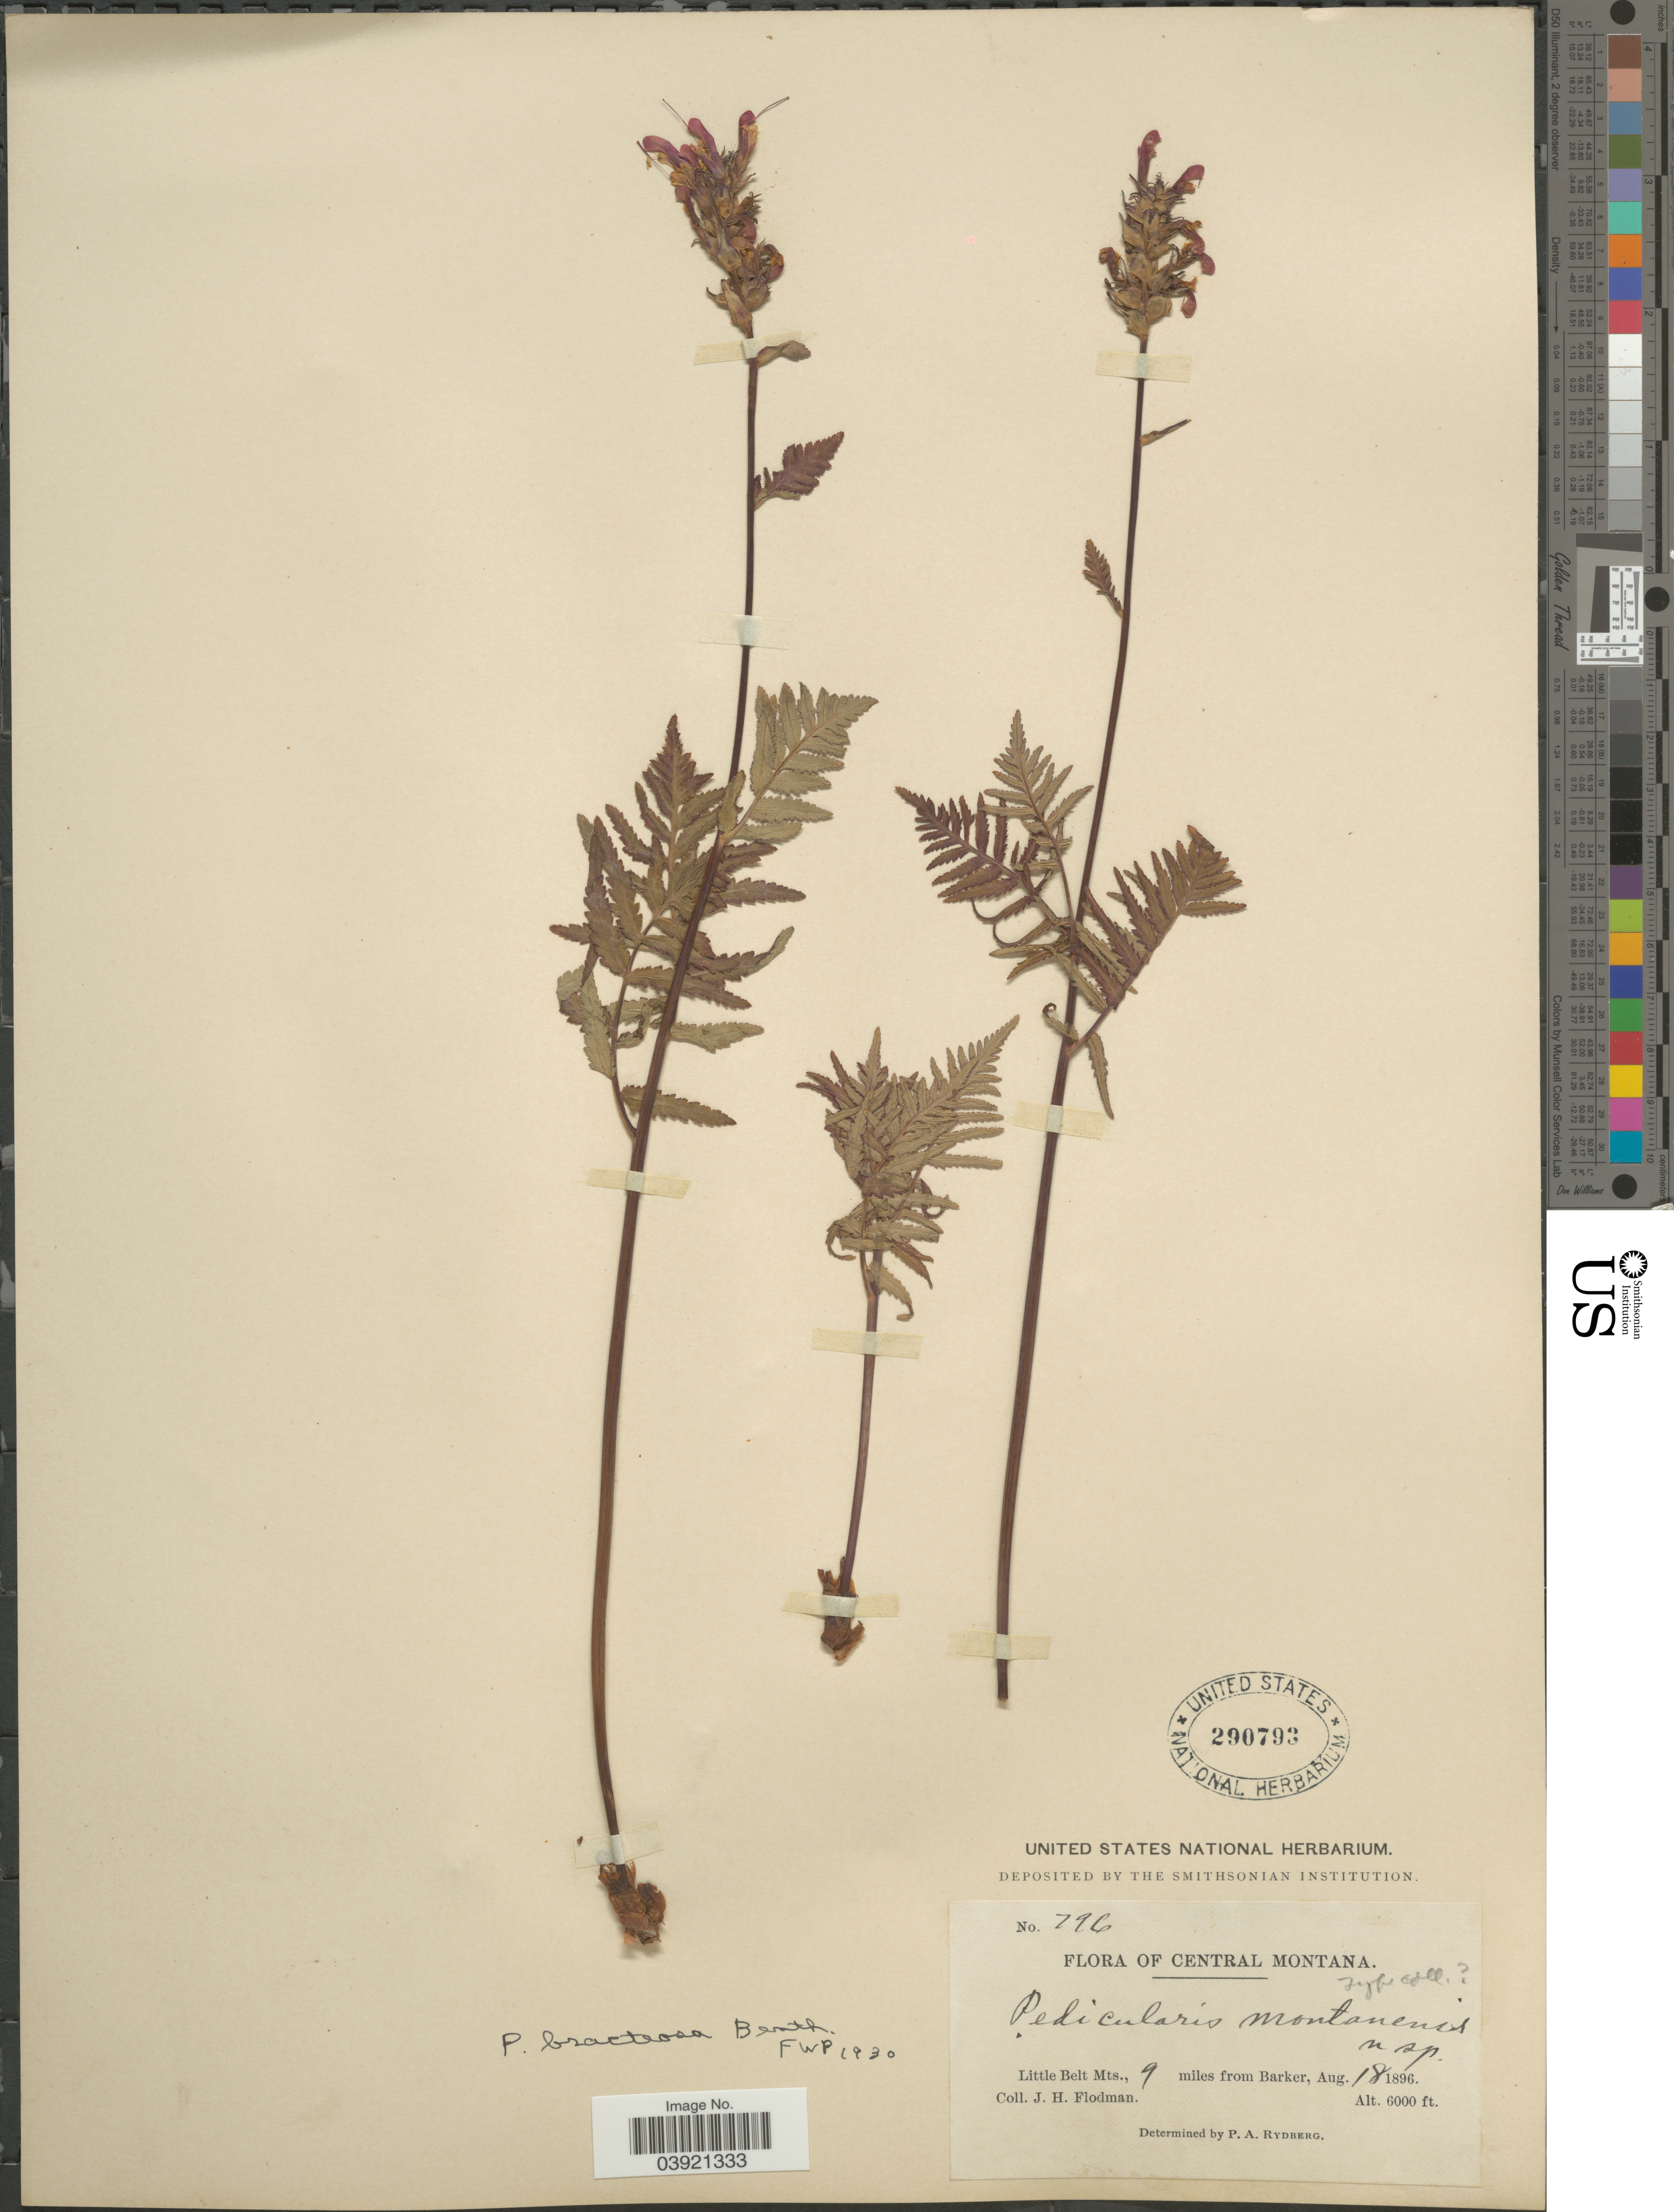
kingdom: Plantae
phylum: Tracheophyta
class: Magnoliopsida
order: Lamiales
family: Orobanchaceae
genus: Pedicularis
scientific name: Pedicularis bracteosa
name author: Benth.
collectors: J. Flodman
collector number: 796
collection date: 1896-08-18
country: United States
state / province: Montana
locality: Central Montana. Little Belt Mts., 9 miles from Barker.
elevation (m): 1829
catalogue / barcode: US 290793